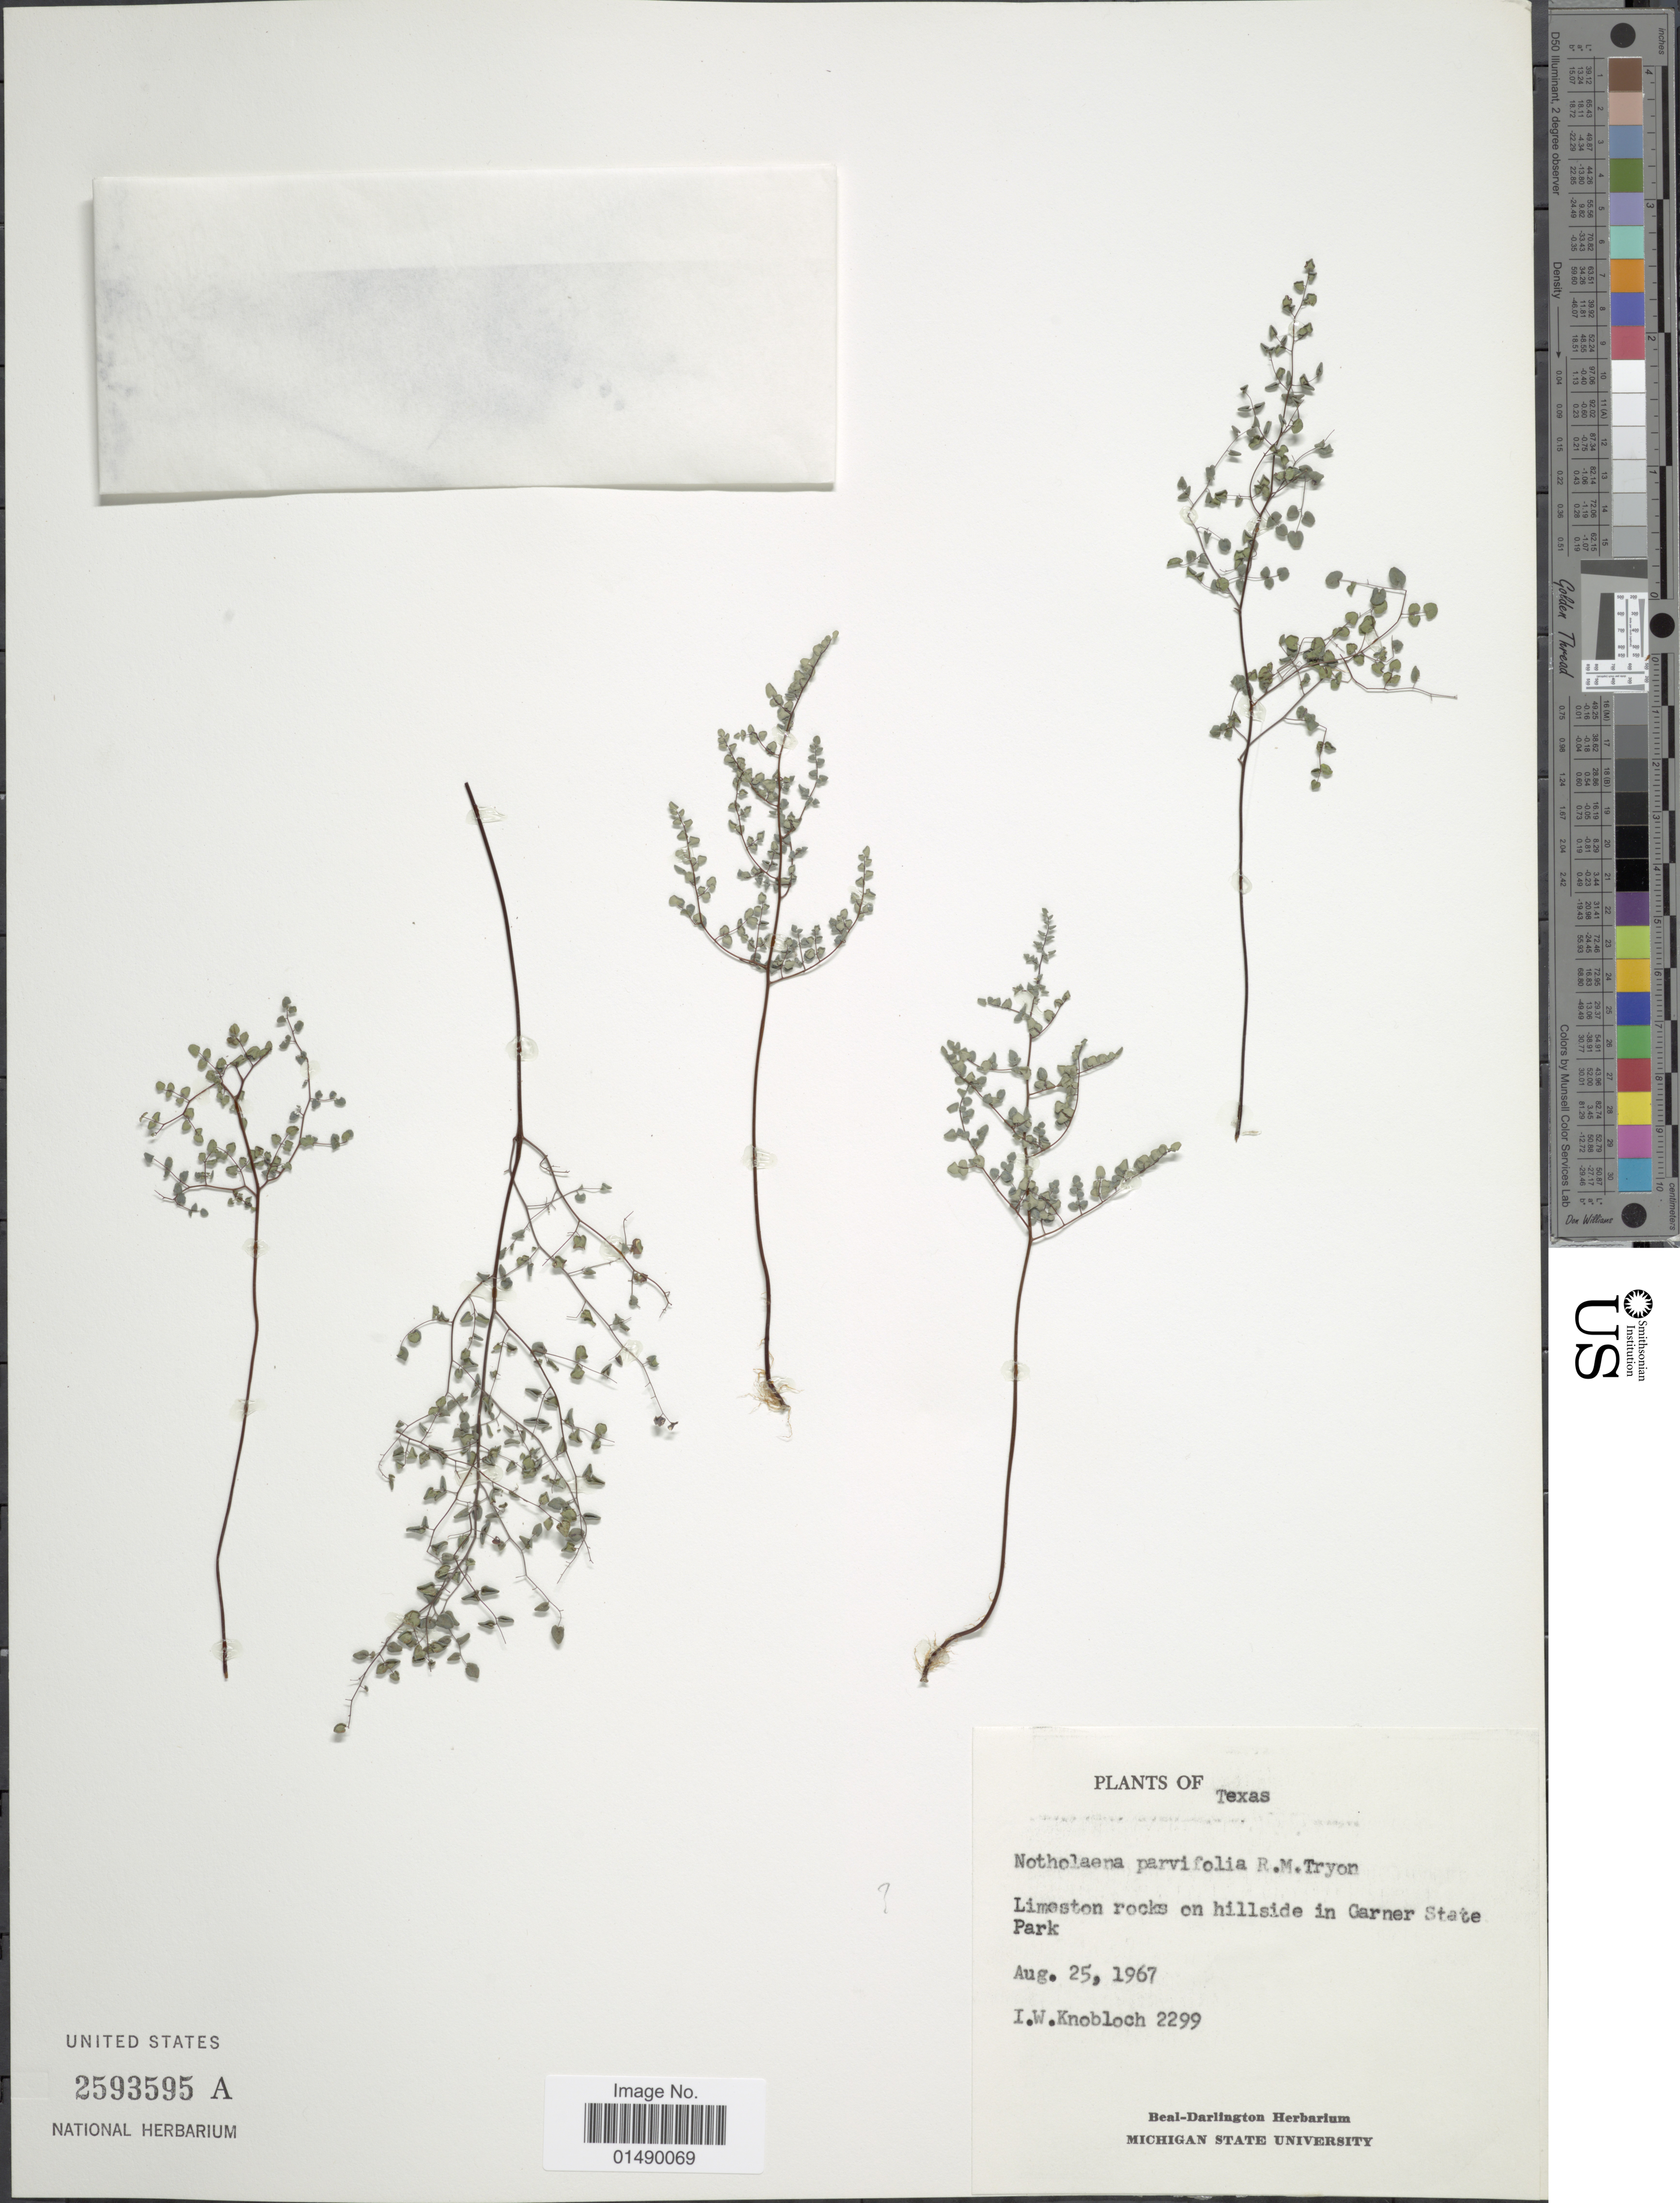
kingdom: Plantae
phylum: Tracheophyta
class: Polypodiopsida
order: Polypodiales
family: Pteridaceae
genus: Argyrochosma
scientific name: Argyrochosma microphylla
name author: (Mett. ex Kuhn) Windham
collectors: I. W. Knobloch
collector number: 2299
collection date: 1967-08-25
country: United States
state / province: Texas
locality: Texas, Limestone rocks on hillside in Garner State Park.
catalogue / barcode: US 2593595A